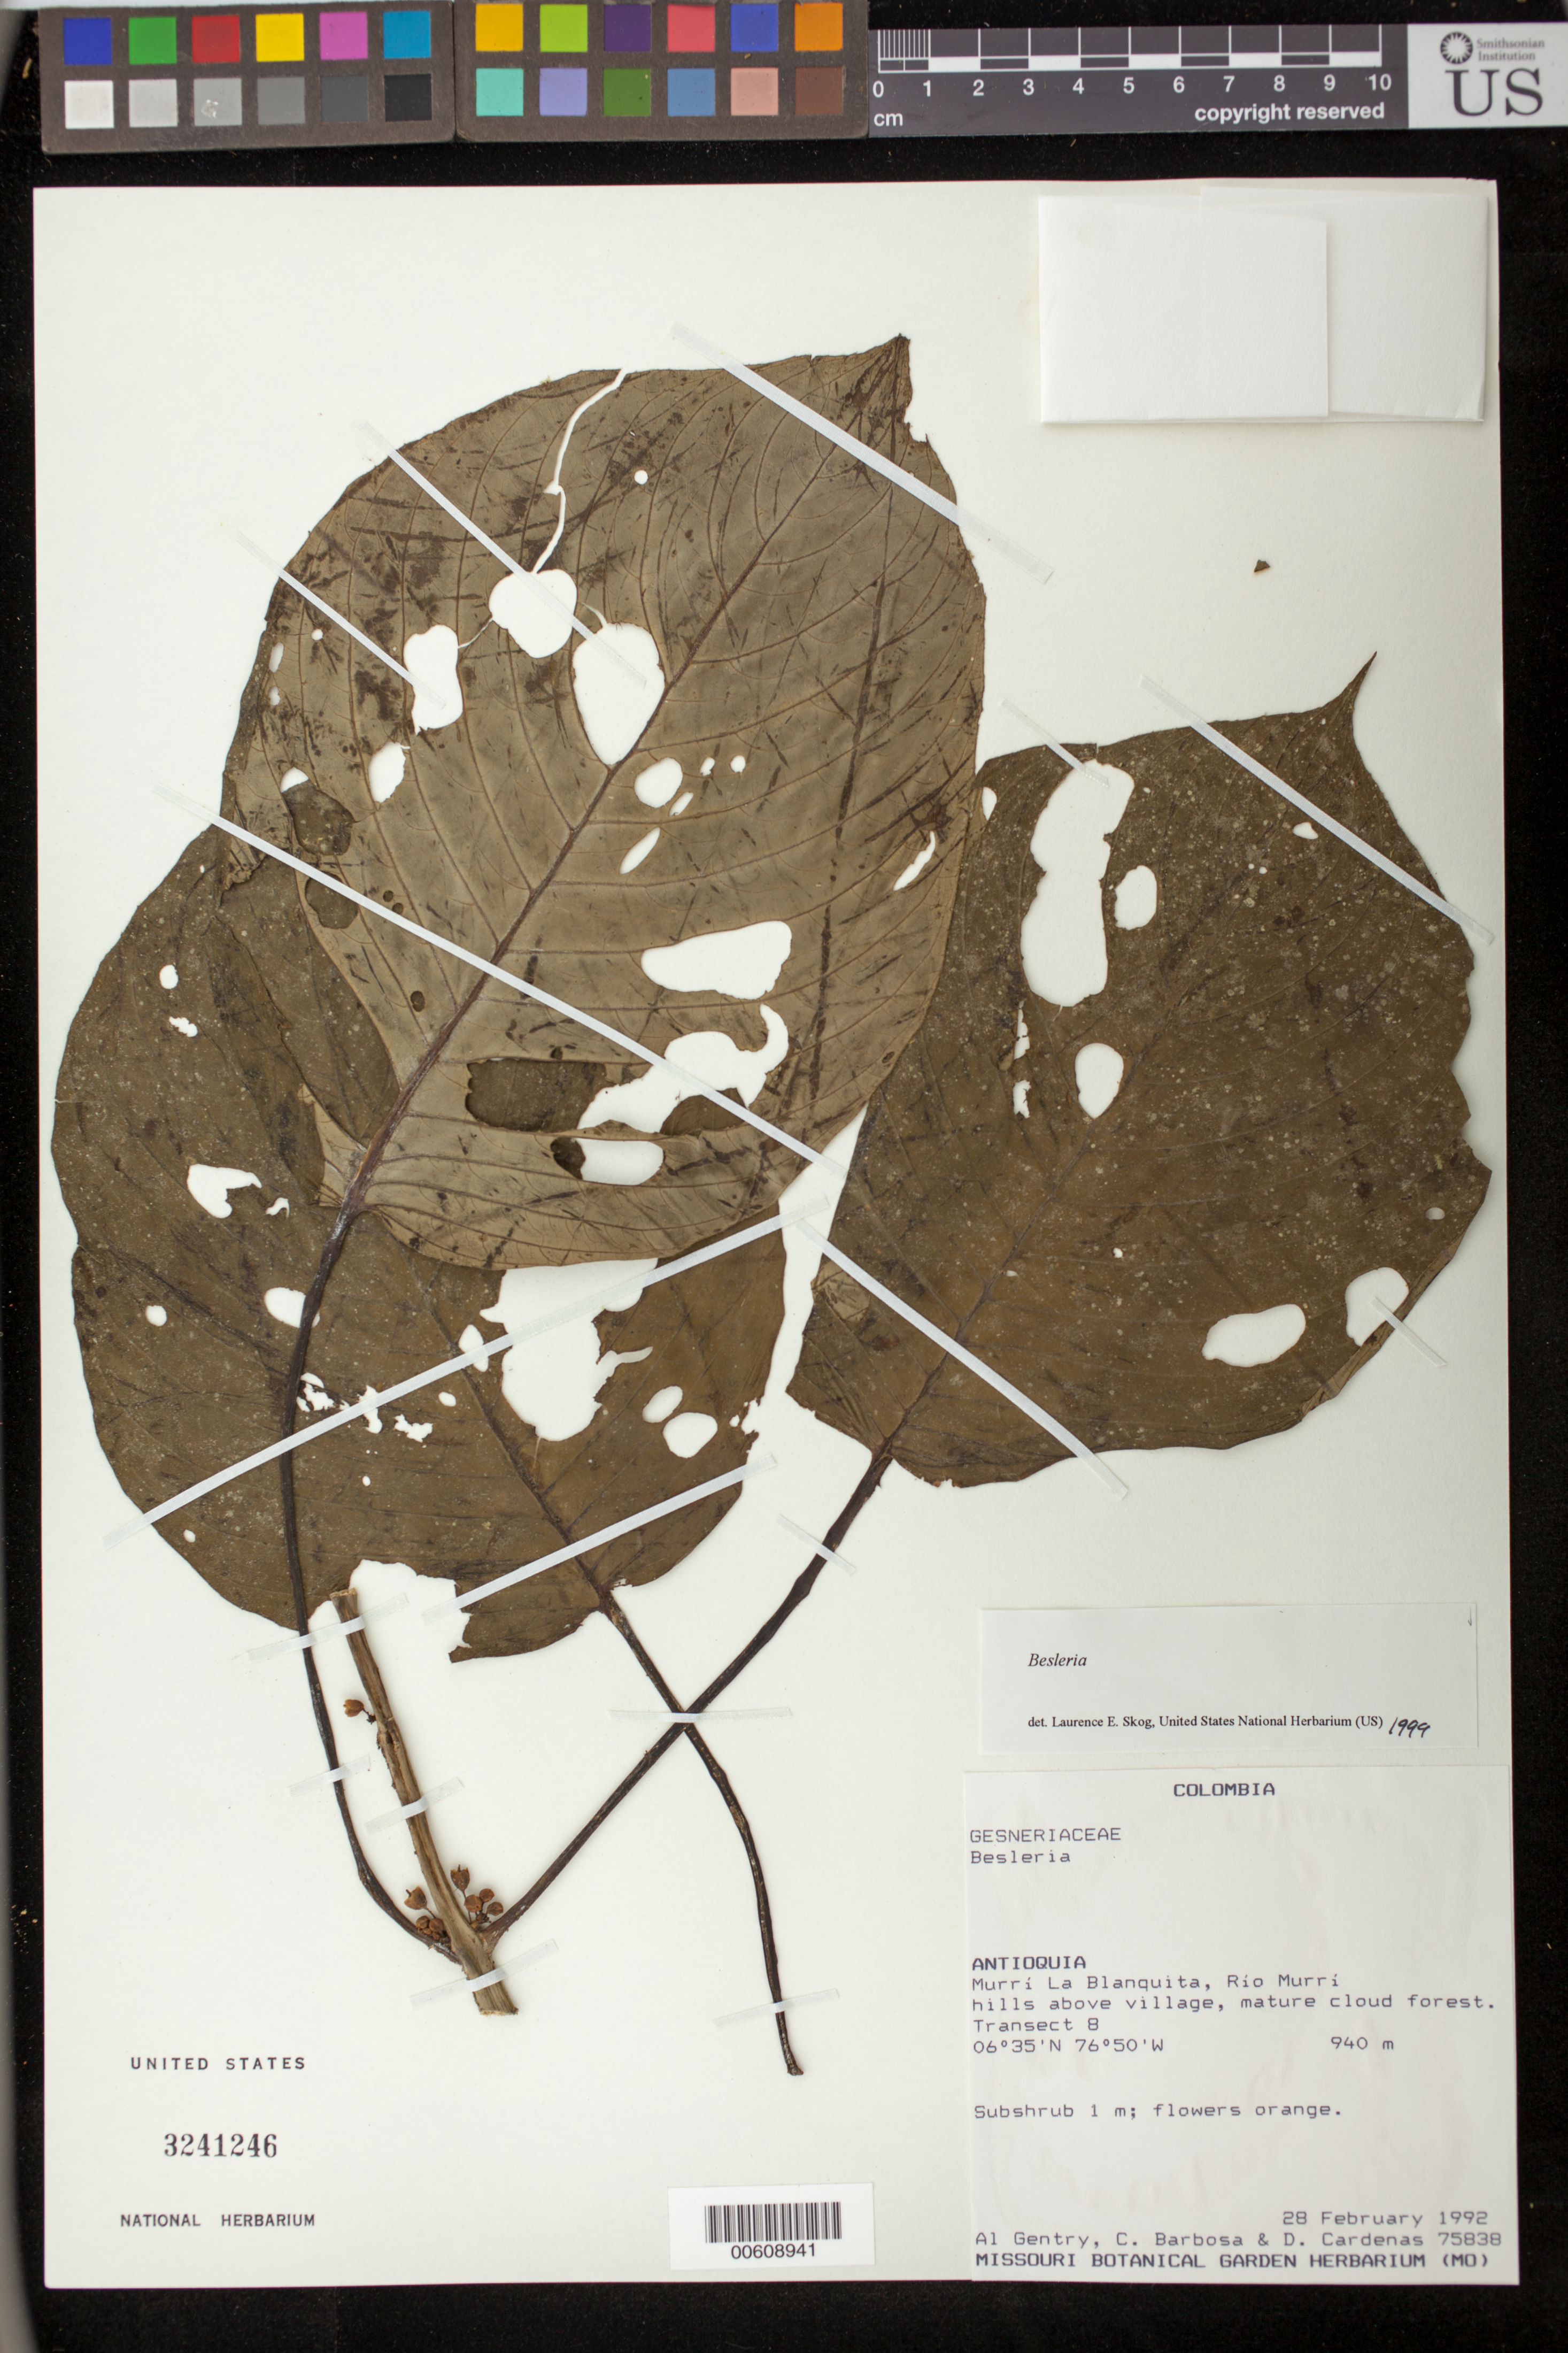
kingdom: Plantae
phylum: Tracheophyta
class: Magnoliopsida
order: Lamiales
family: Gesneriaceae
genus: Besleria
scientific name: Besleria sp.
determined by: Skog, Laurence E.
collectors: A. H. Gentry, C. E. Barbosa & D. Cardenas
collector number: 75838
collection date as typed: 28 Feb 1992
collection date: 1992-02-28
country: Colombia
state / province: Antioquia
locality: Murrí La Blanquita, Río Murrí, hills above village, transect B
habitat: Mature cloud forest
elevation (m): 940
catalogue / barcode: US 3241246